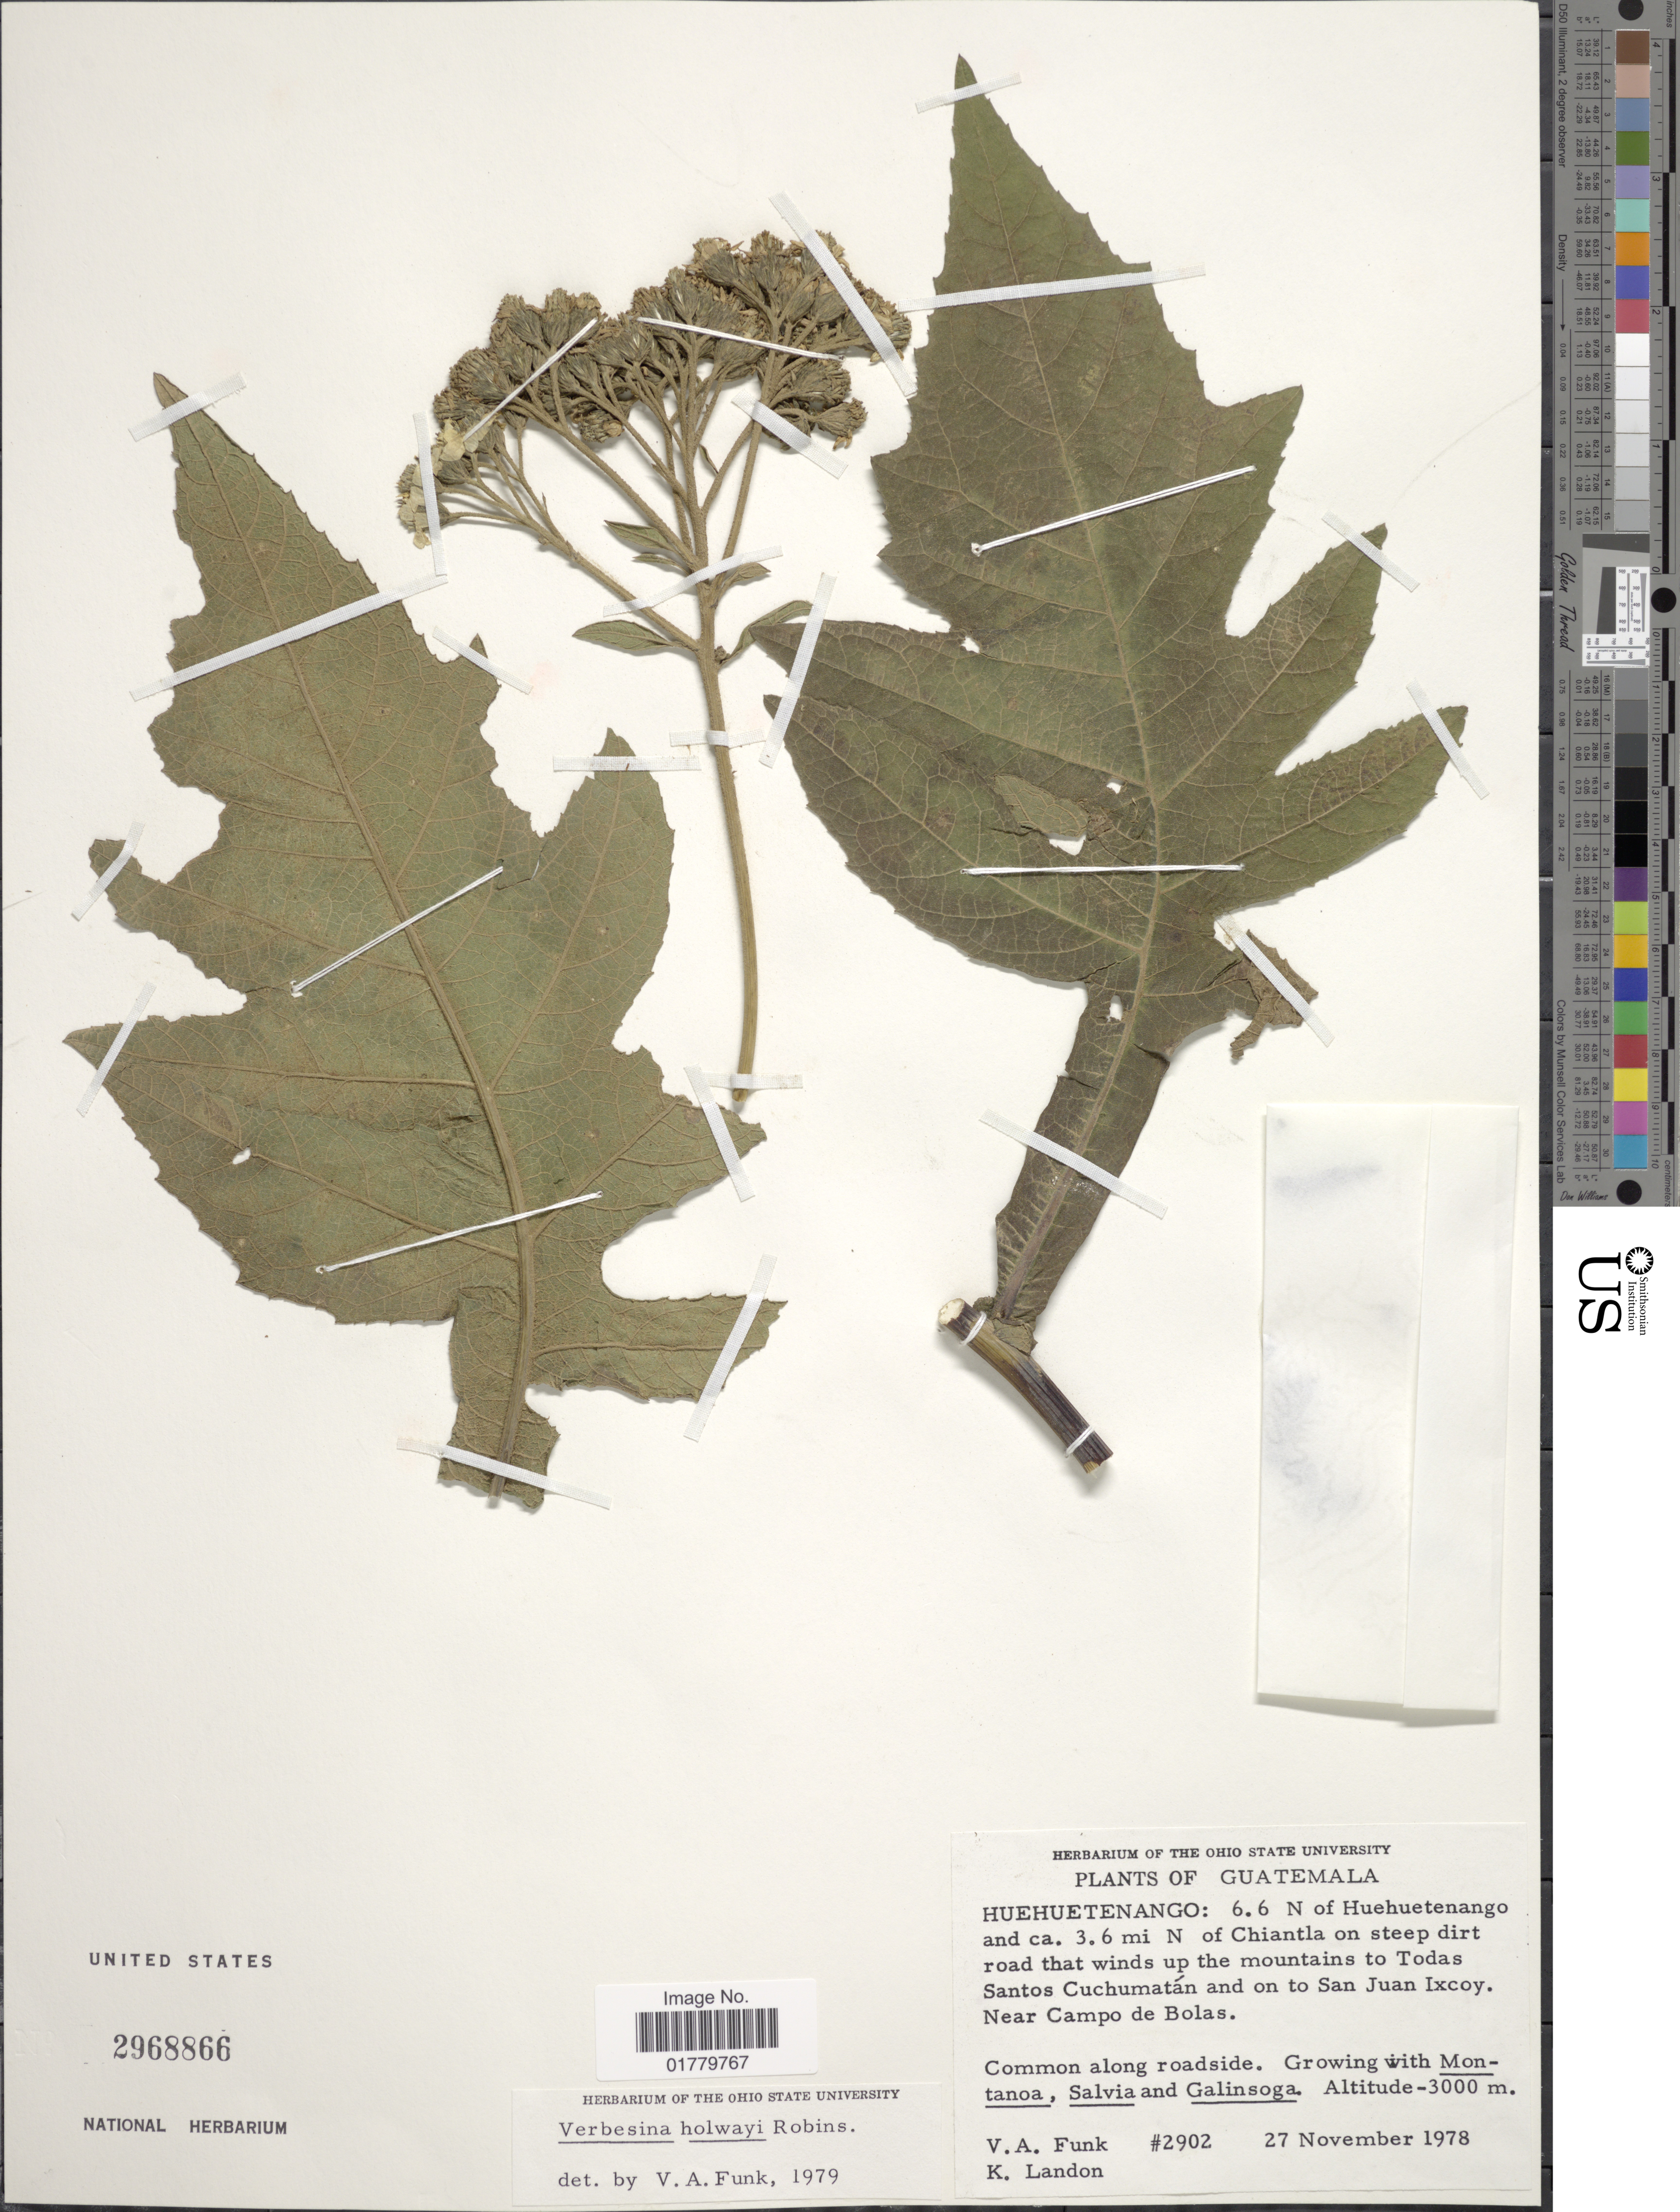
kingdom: Plantae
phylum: Tracheophyta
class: Magnoliopsida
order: Asterales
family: Asteraceae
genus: Verbesina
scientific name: Verbesina holwayi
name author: B.L. Rob.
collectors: V. Funk & K. C. Landon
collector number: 2902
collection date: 1978-11-27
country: Guatemala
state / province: Huehuetenango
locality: Huehuetenango: 6.6 N of Huehuetenango and ca. 3.6 mi N of Chiantla on steep dirt road that winds up the mountains to Todas Santos Cuchumatán and on to San Juan Ixcoy. Near Campo de Bolas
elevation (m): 3000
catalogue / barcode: US 2968866